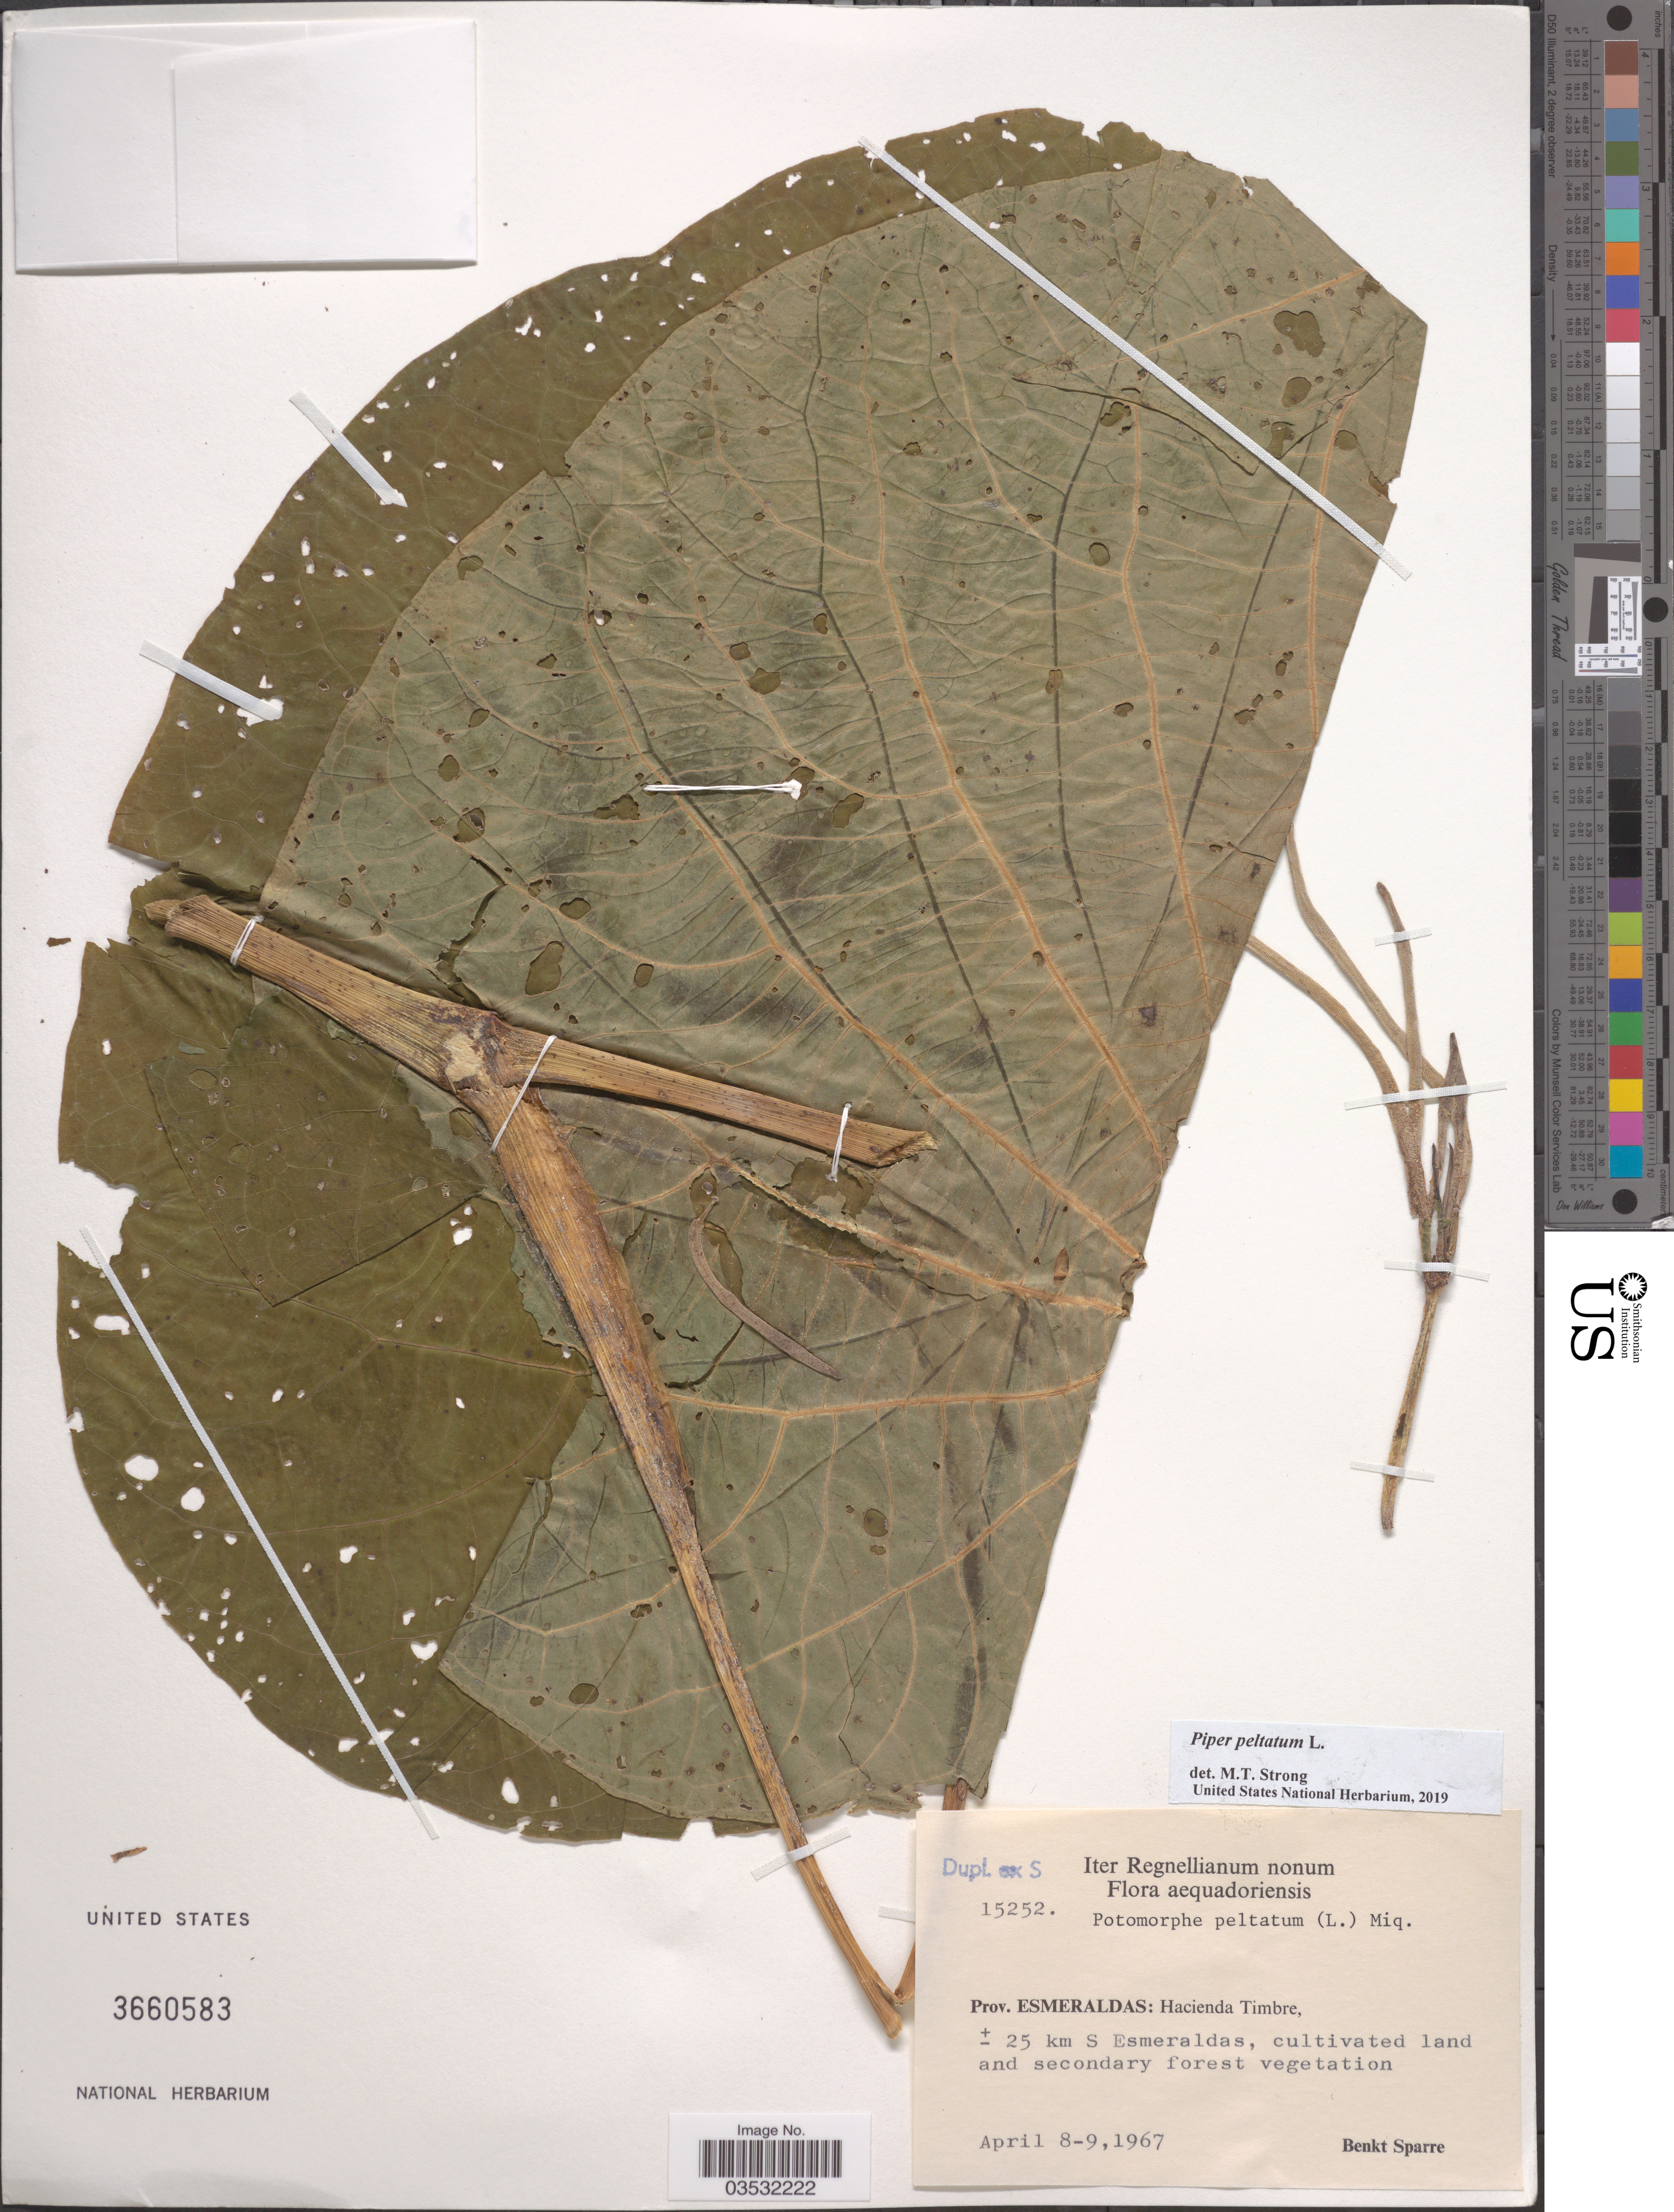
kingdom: Plantae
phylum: Tracheophyta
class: Magnoliopsida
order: Piperales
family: Piperaceae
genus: Piper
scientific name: Piper peltatum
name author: L.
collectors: B. Sparre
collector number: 15252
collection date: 1967-04-08/1967-04-09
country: Ecuador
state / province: Esmeraldas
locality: Aequadoriensis. Hacienda Timbre, ± 25 km S Esmeraldas.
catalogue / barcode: US 3660583